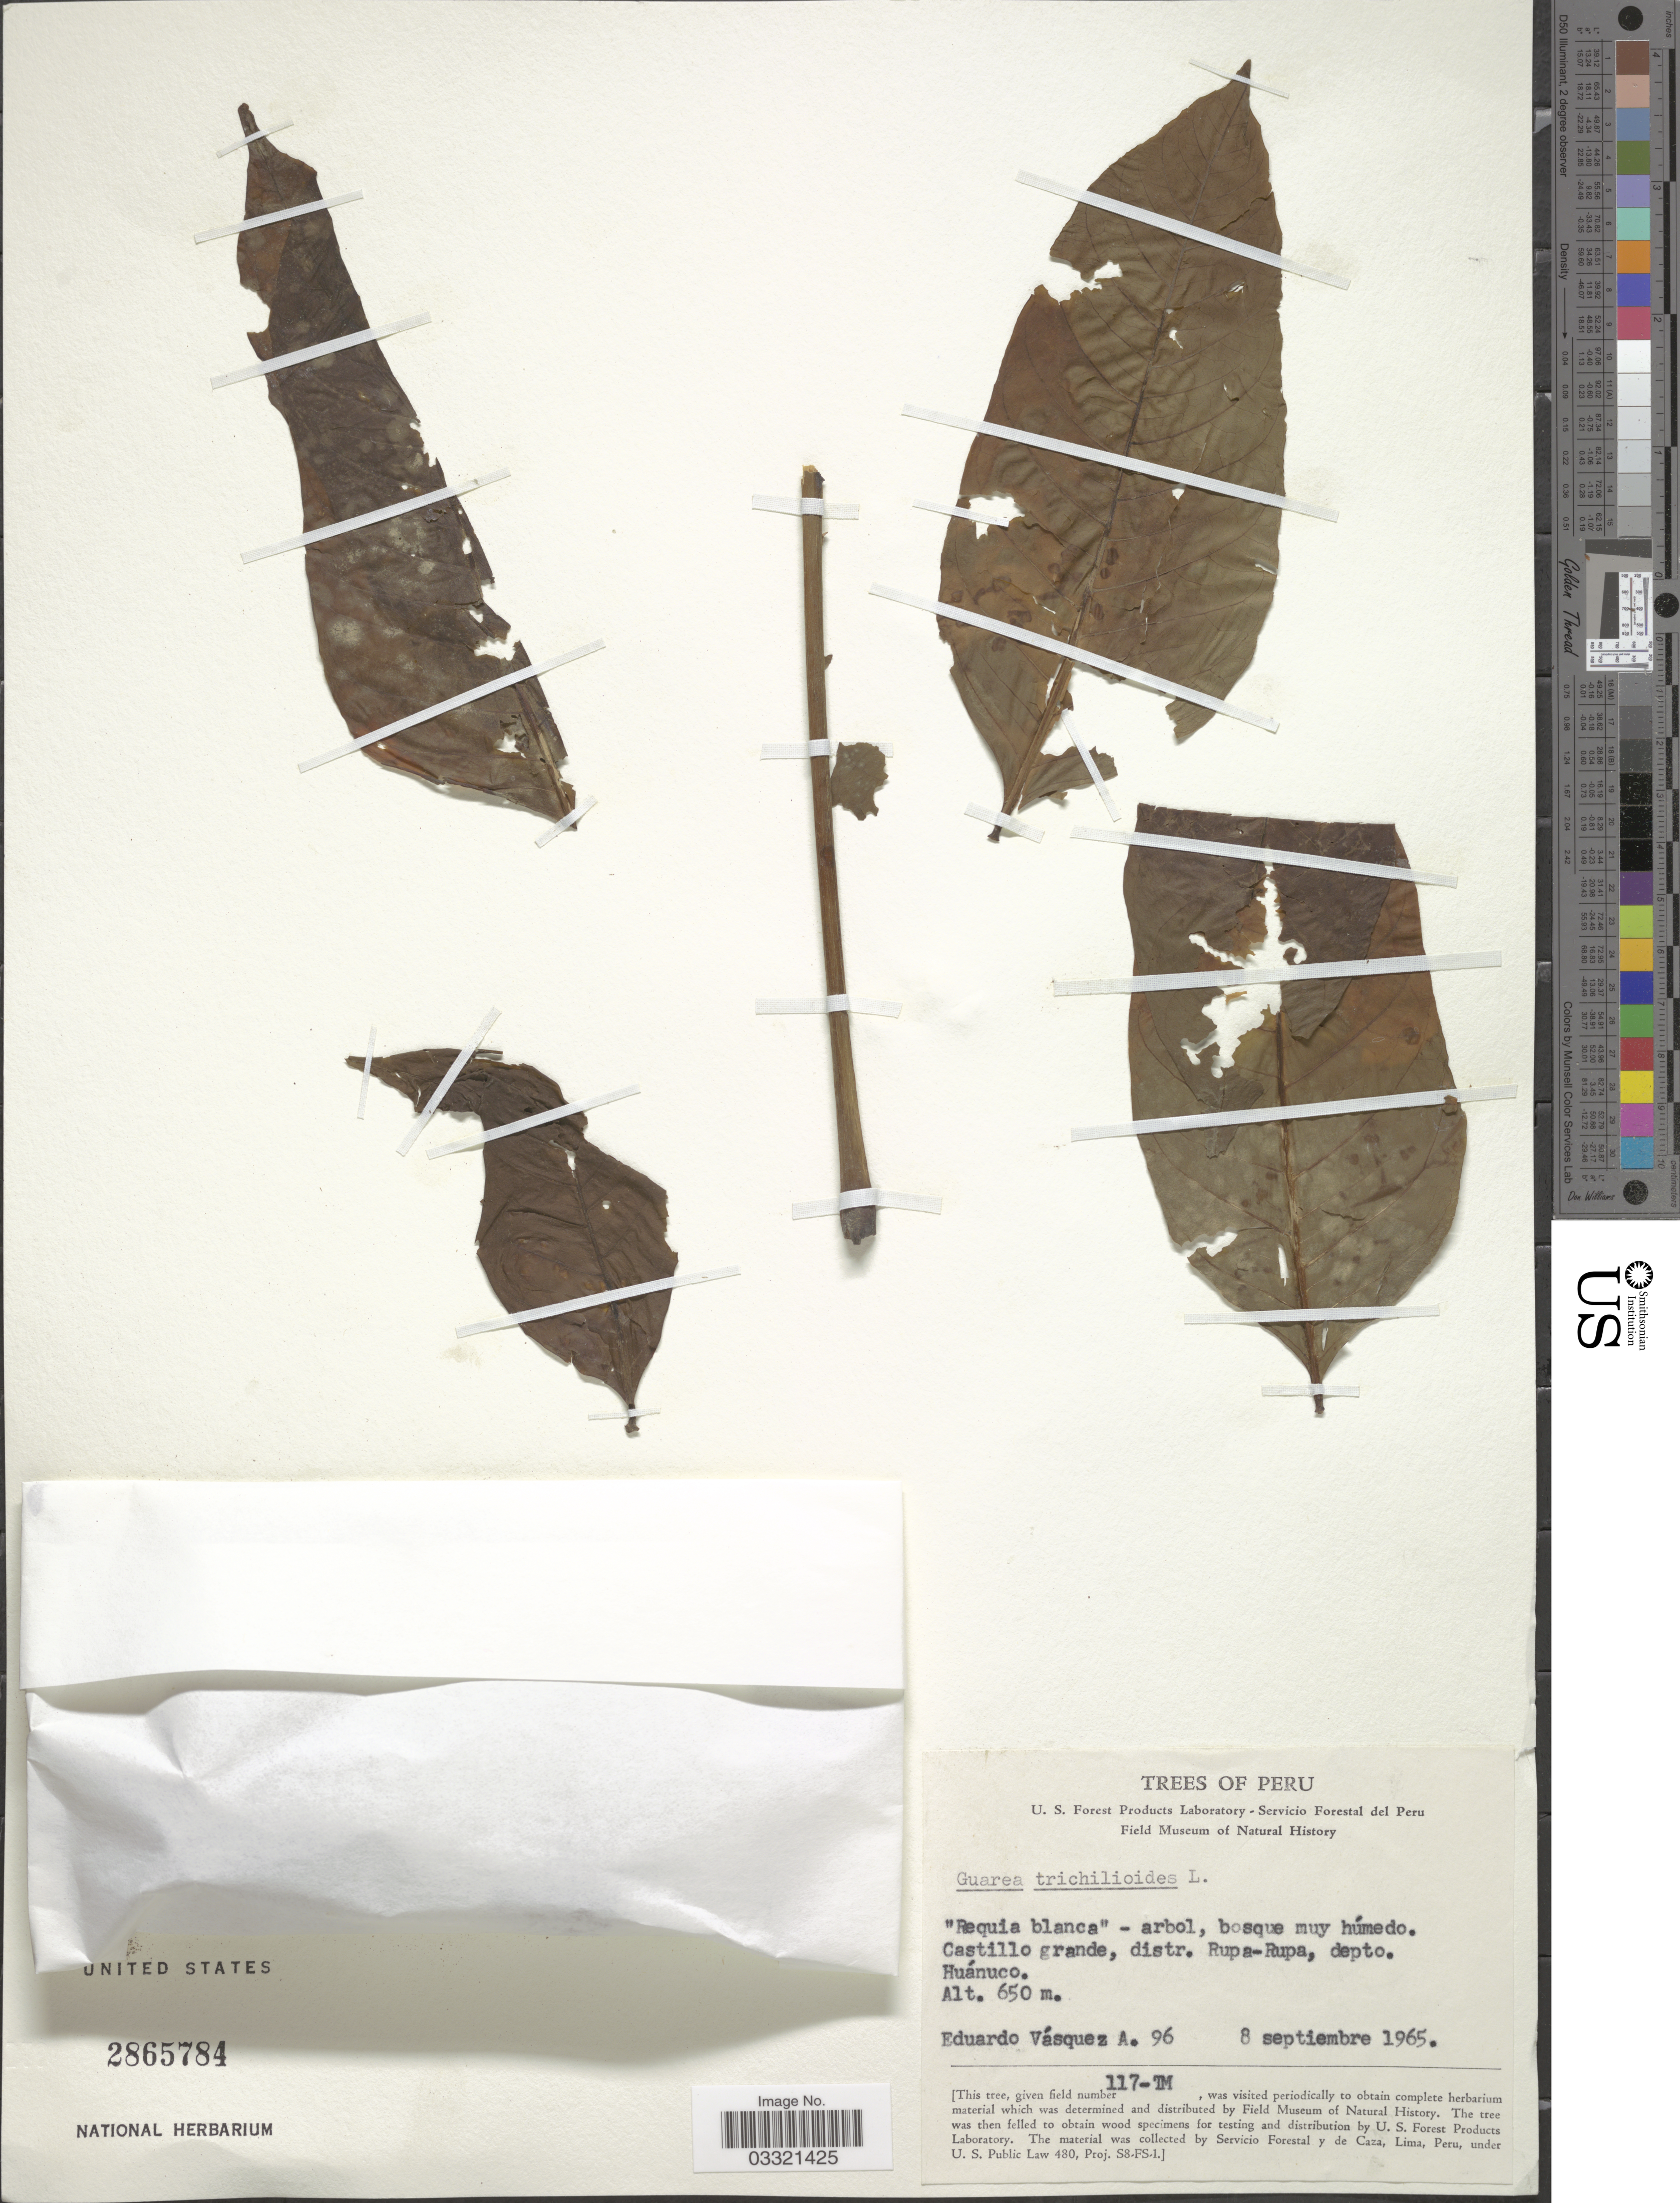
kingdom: Plantae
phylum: Tracheophyta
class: Magnoliopsida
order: Sapindales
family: Meliaceae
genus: Guarea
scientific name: Guarea guidonia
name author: (L.) Sleumer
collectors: E. Vasquez A.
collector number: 96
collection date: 1965-09-08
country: Peru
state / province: Huánuco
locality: Castillo grande, distr. Rupa-Rupa, depto. Huánuco.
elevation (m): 650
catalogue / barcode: US 2865784